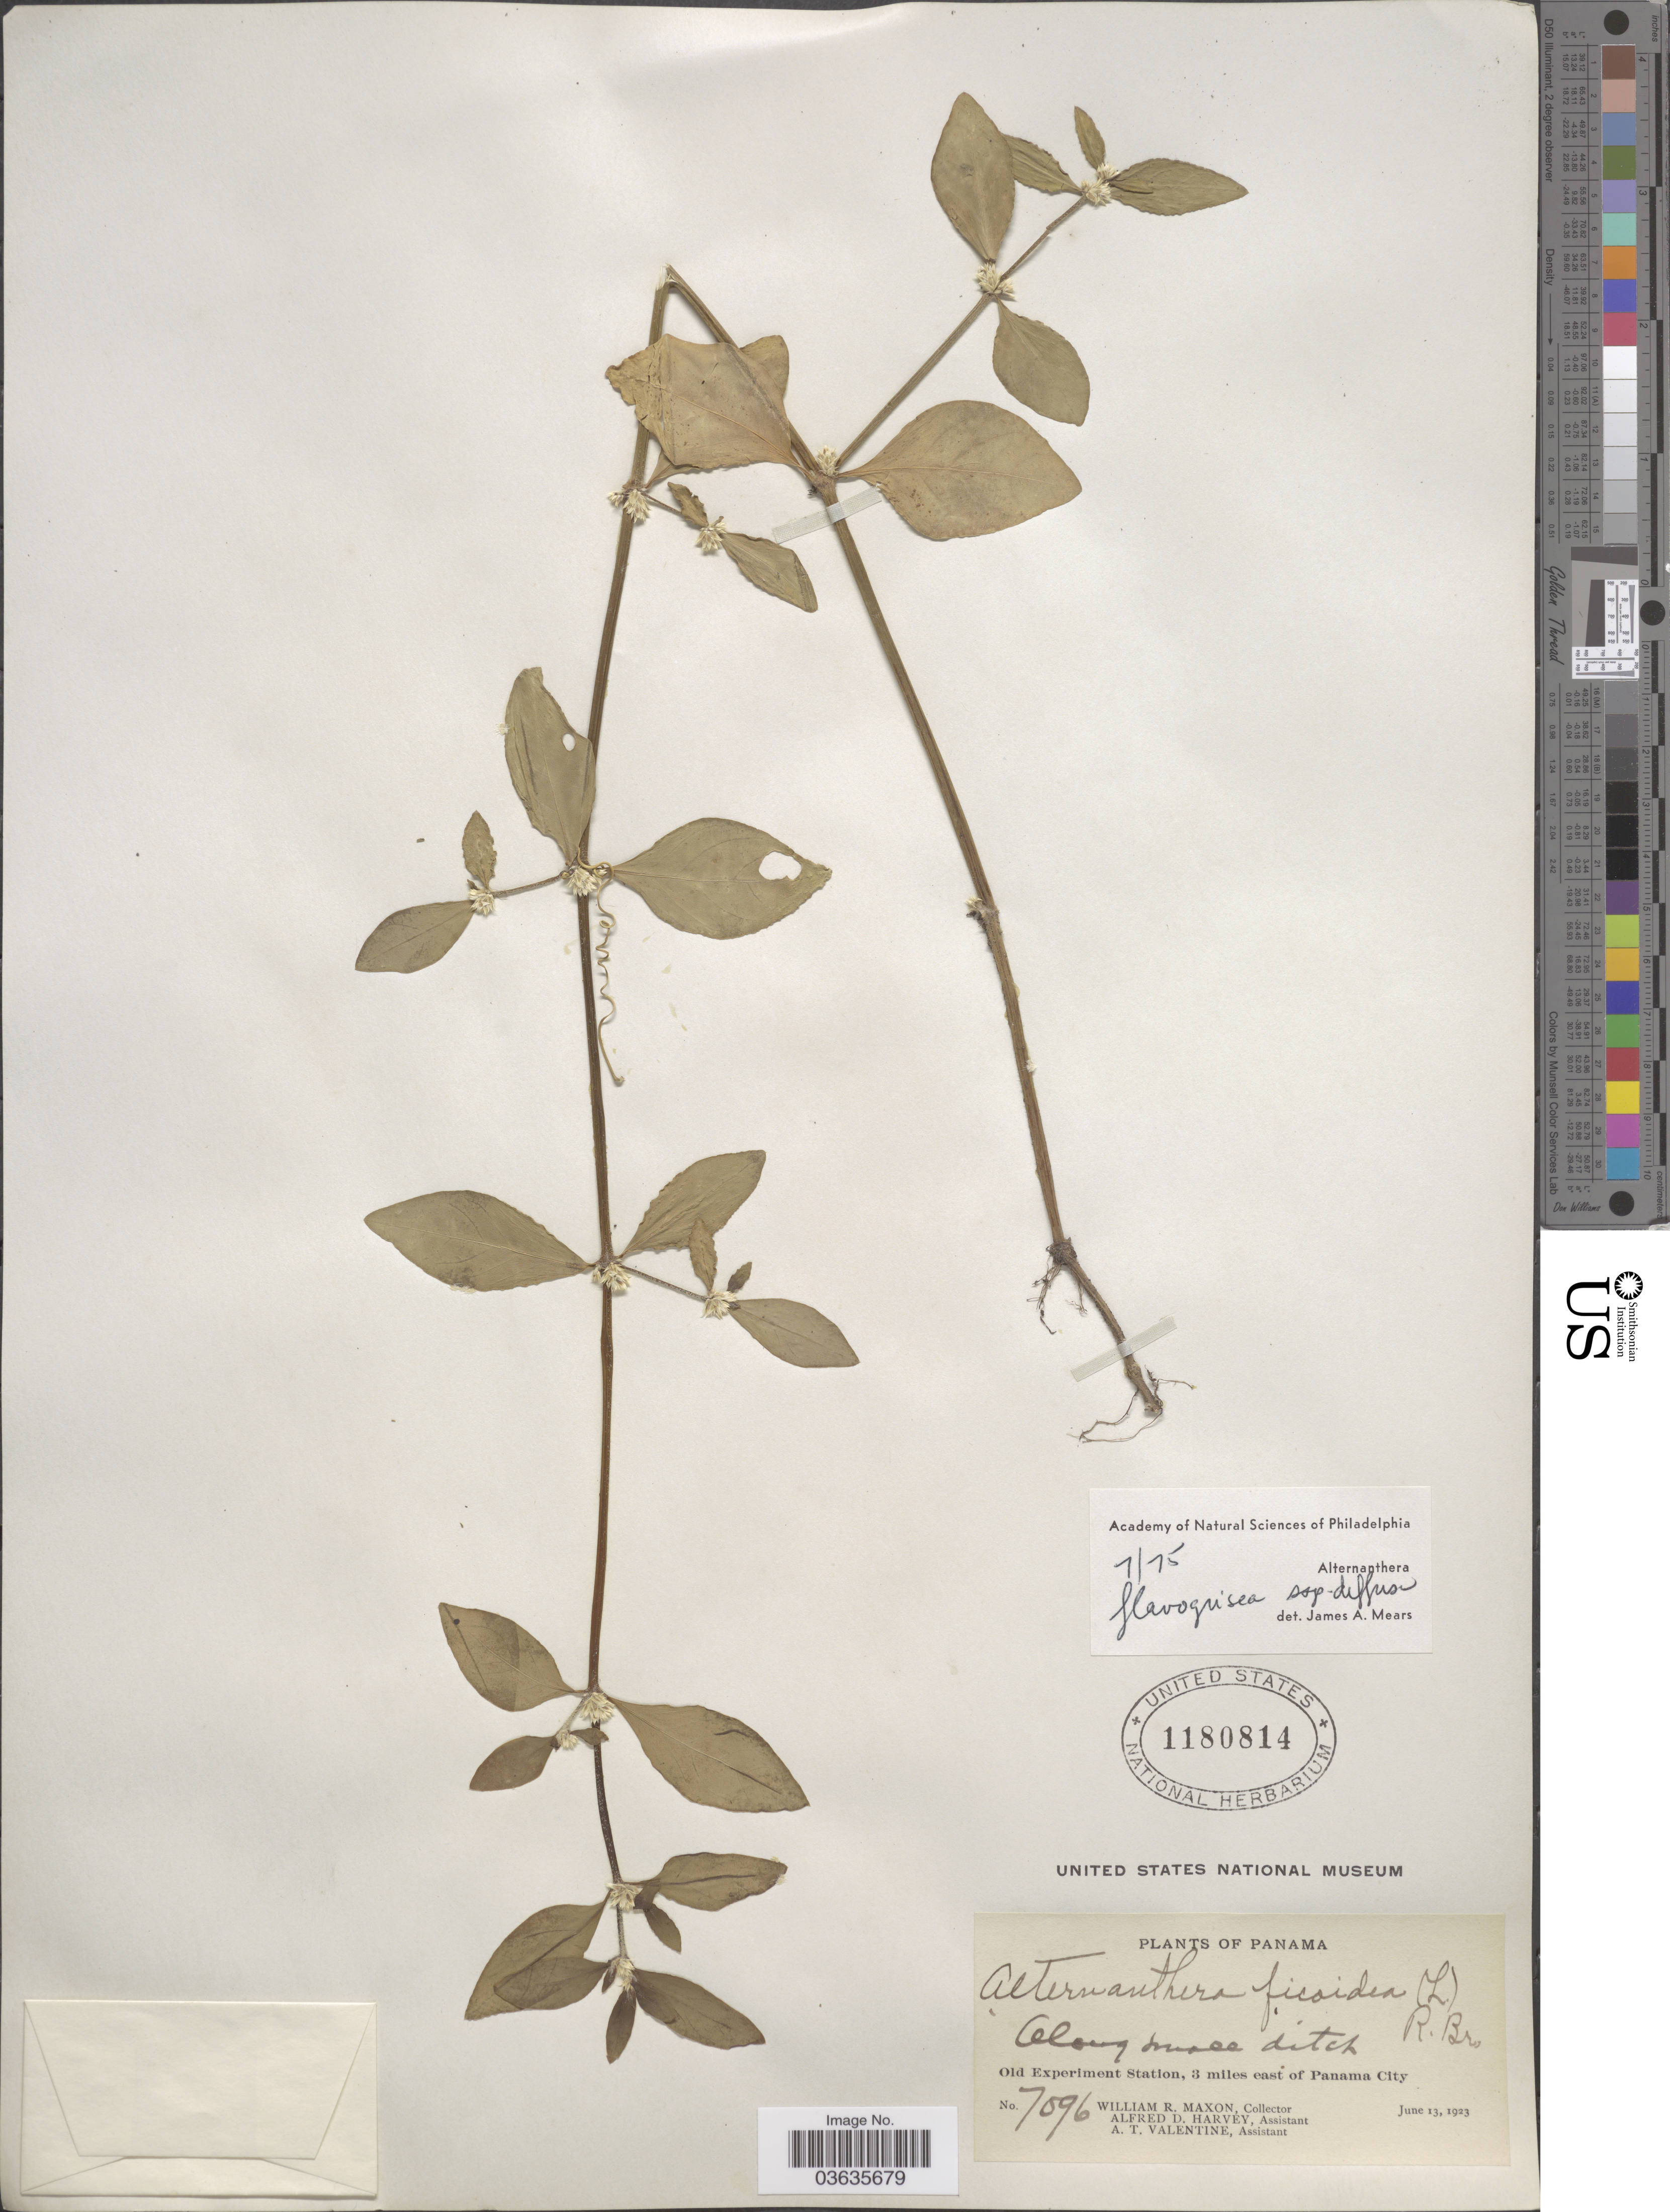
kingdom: Plantae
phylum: Tracheophyta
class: Magnoliopsida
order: Caryophyllales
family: Amaranthaceae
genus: Alternanthera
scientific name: Alternanthera flavogrisea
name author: Urb.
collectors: W. R. Maxon, A. D. Harvey & A. Valentine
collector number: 7096*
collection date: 1923-06-13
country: Panama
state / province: Panamá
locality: Old Experiment Station, 3 miles east of Panama City.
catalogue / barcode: US 1180814